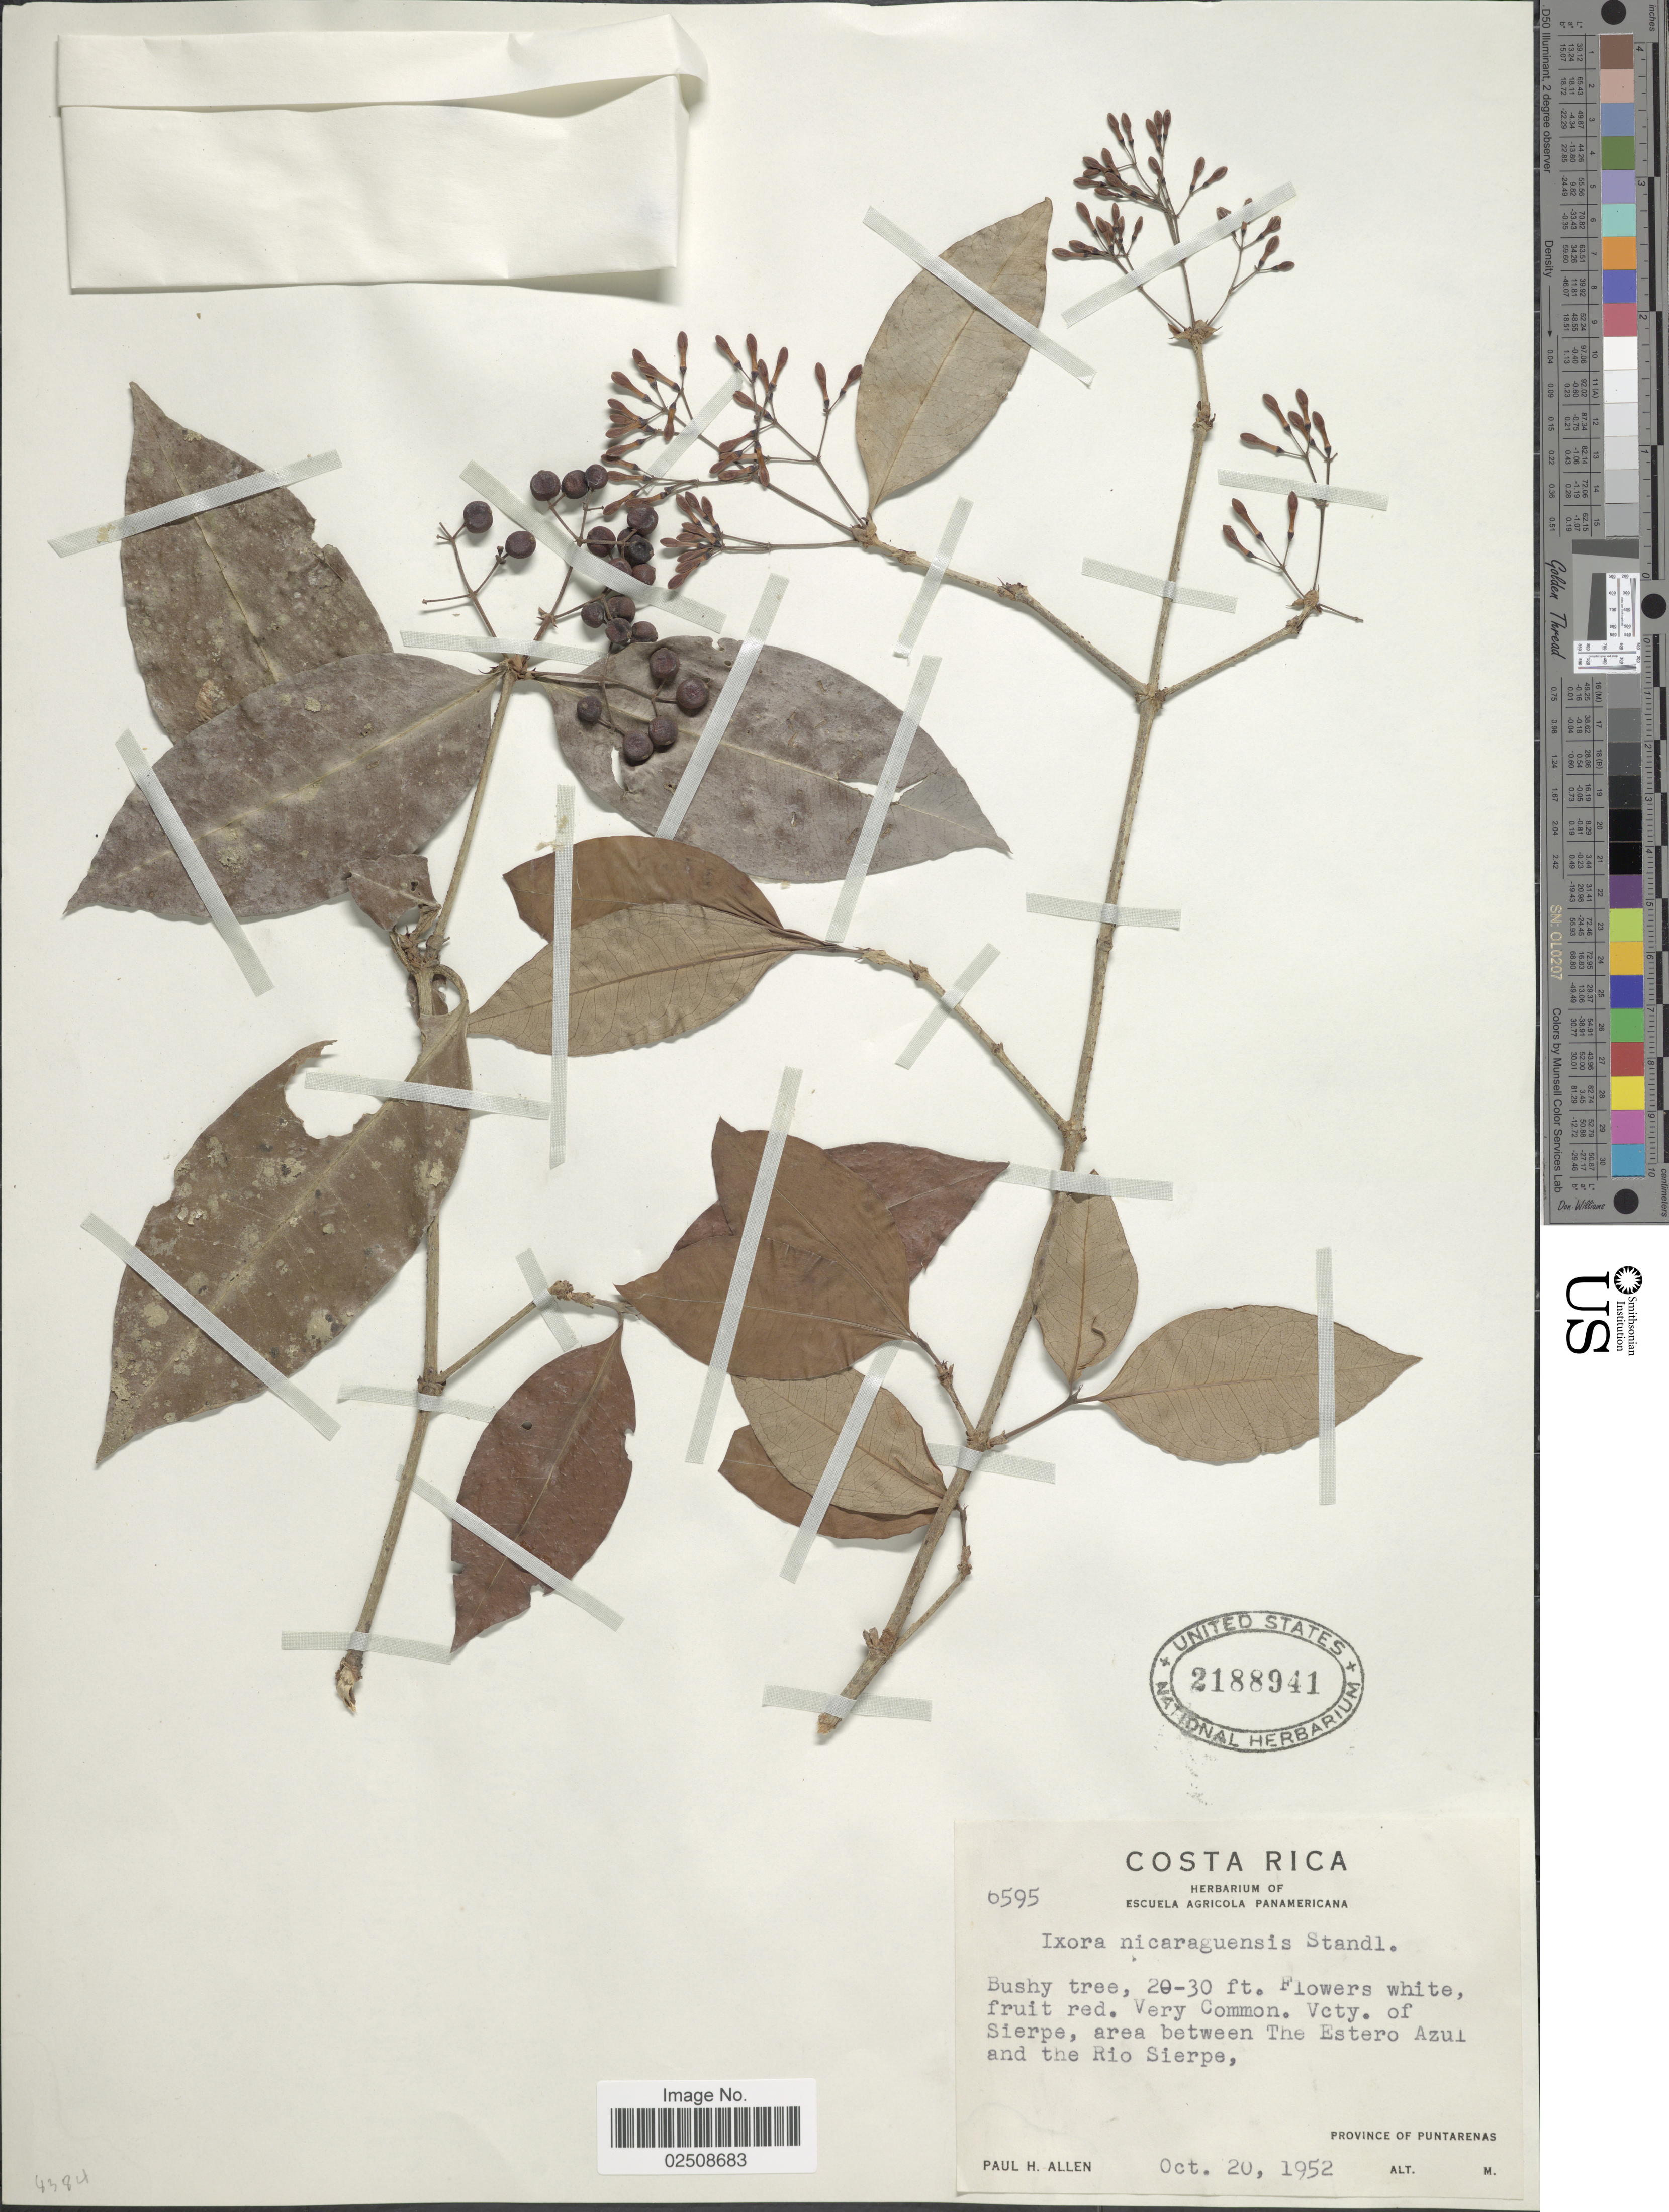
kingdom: Plantae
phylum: Tracheophyta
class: Magnoliopsida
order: Gentianales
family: Rubiaceae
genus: Ixora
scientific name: Ixora nicaraguensis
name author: Wernham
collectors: P. H. Allen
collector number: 6595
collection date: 1952-10-20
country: Costa Rica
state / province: Puntarenas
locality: Vcty. of Sierpe, area between The Estero Azul and the Rio Sierpe, Province of Puntarenas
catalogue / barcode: US 2188941